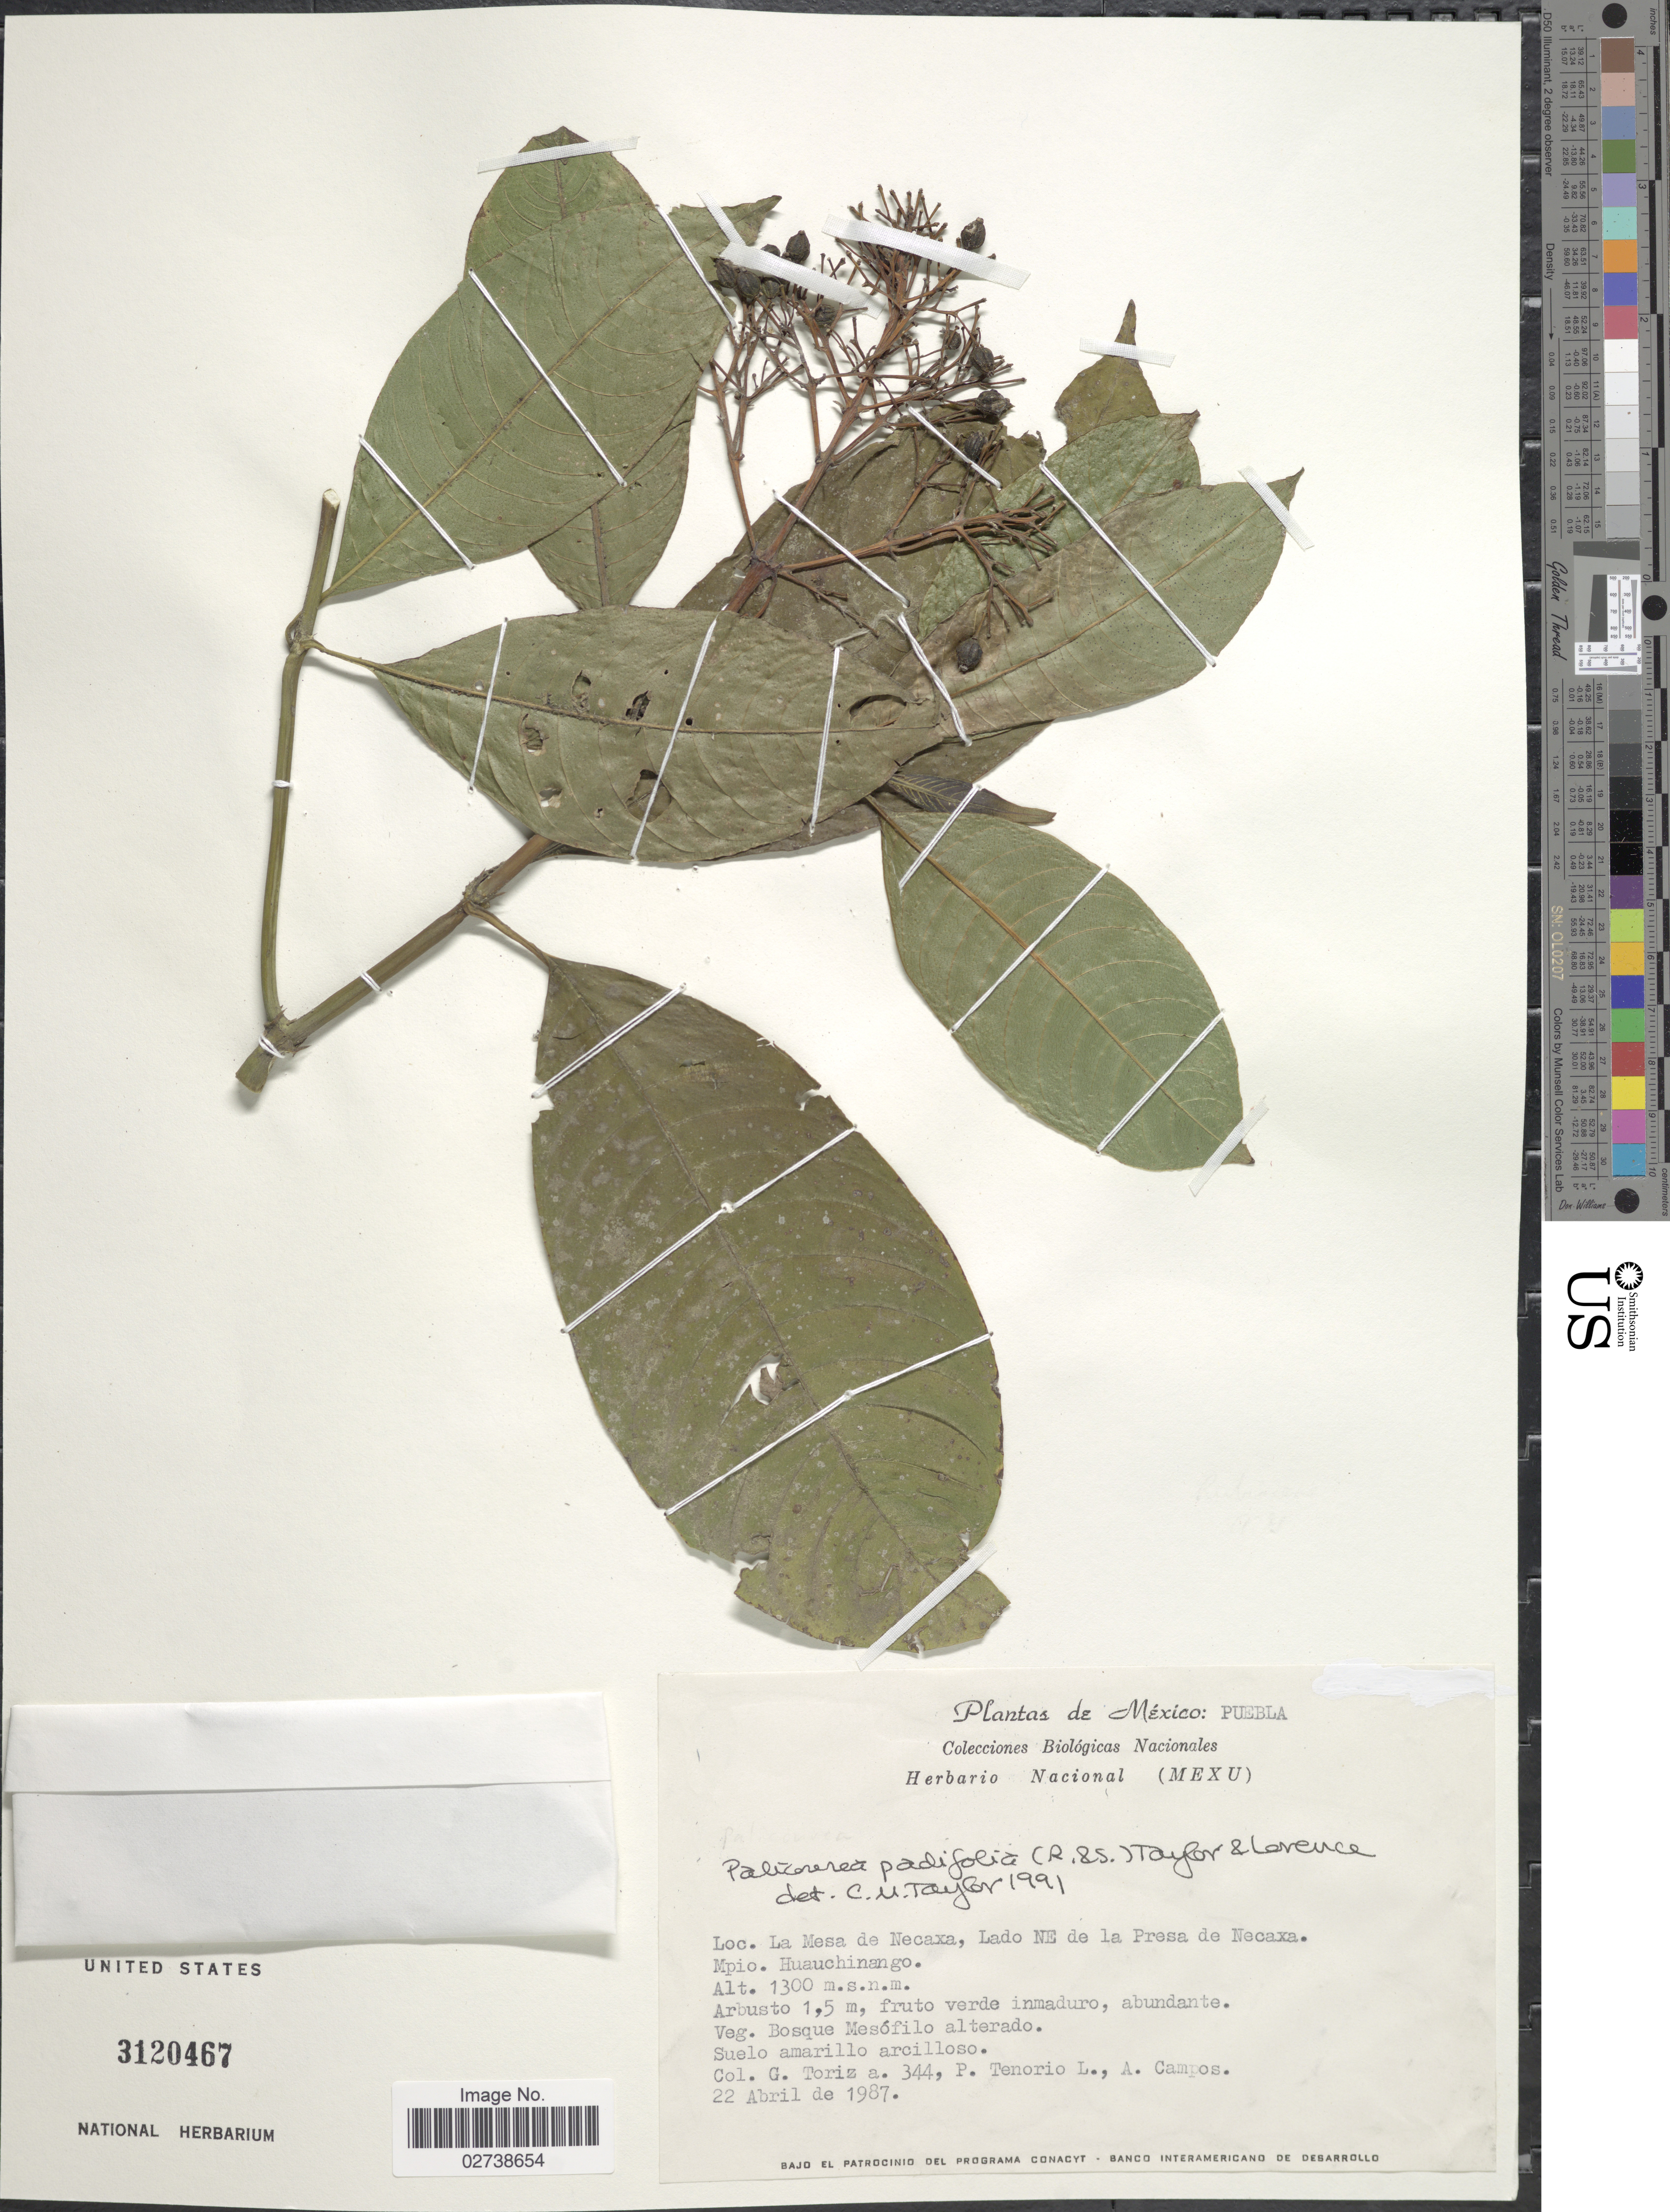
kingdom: Plantae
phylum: Tracheophyta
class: Magnoliopsida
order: Gentianales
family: Rubiaceae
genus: Palicourea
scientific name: Palicourea padifolia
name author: (Humb. & Bonpl. ex Roem. & Schult.) C.M. Taylor & Lorence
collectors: G. Toriz A., P. Tenorio L. & A. R. Campos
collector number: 344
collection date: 1987-04-22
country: Mexico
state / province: Puebla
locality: La Mesa de Necaxa, Lado NE de la Presa de Presa de Necaxa, Mpio. Huauchinango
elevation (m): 1300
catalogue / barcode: US 3120467